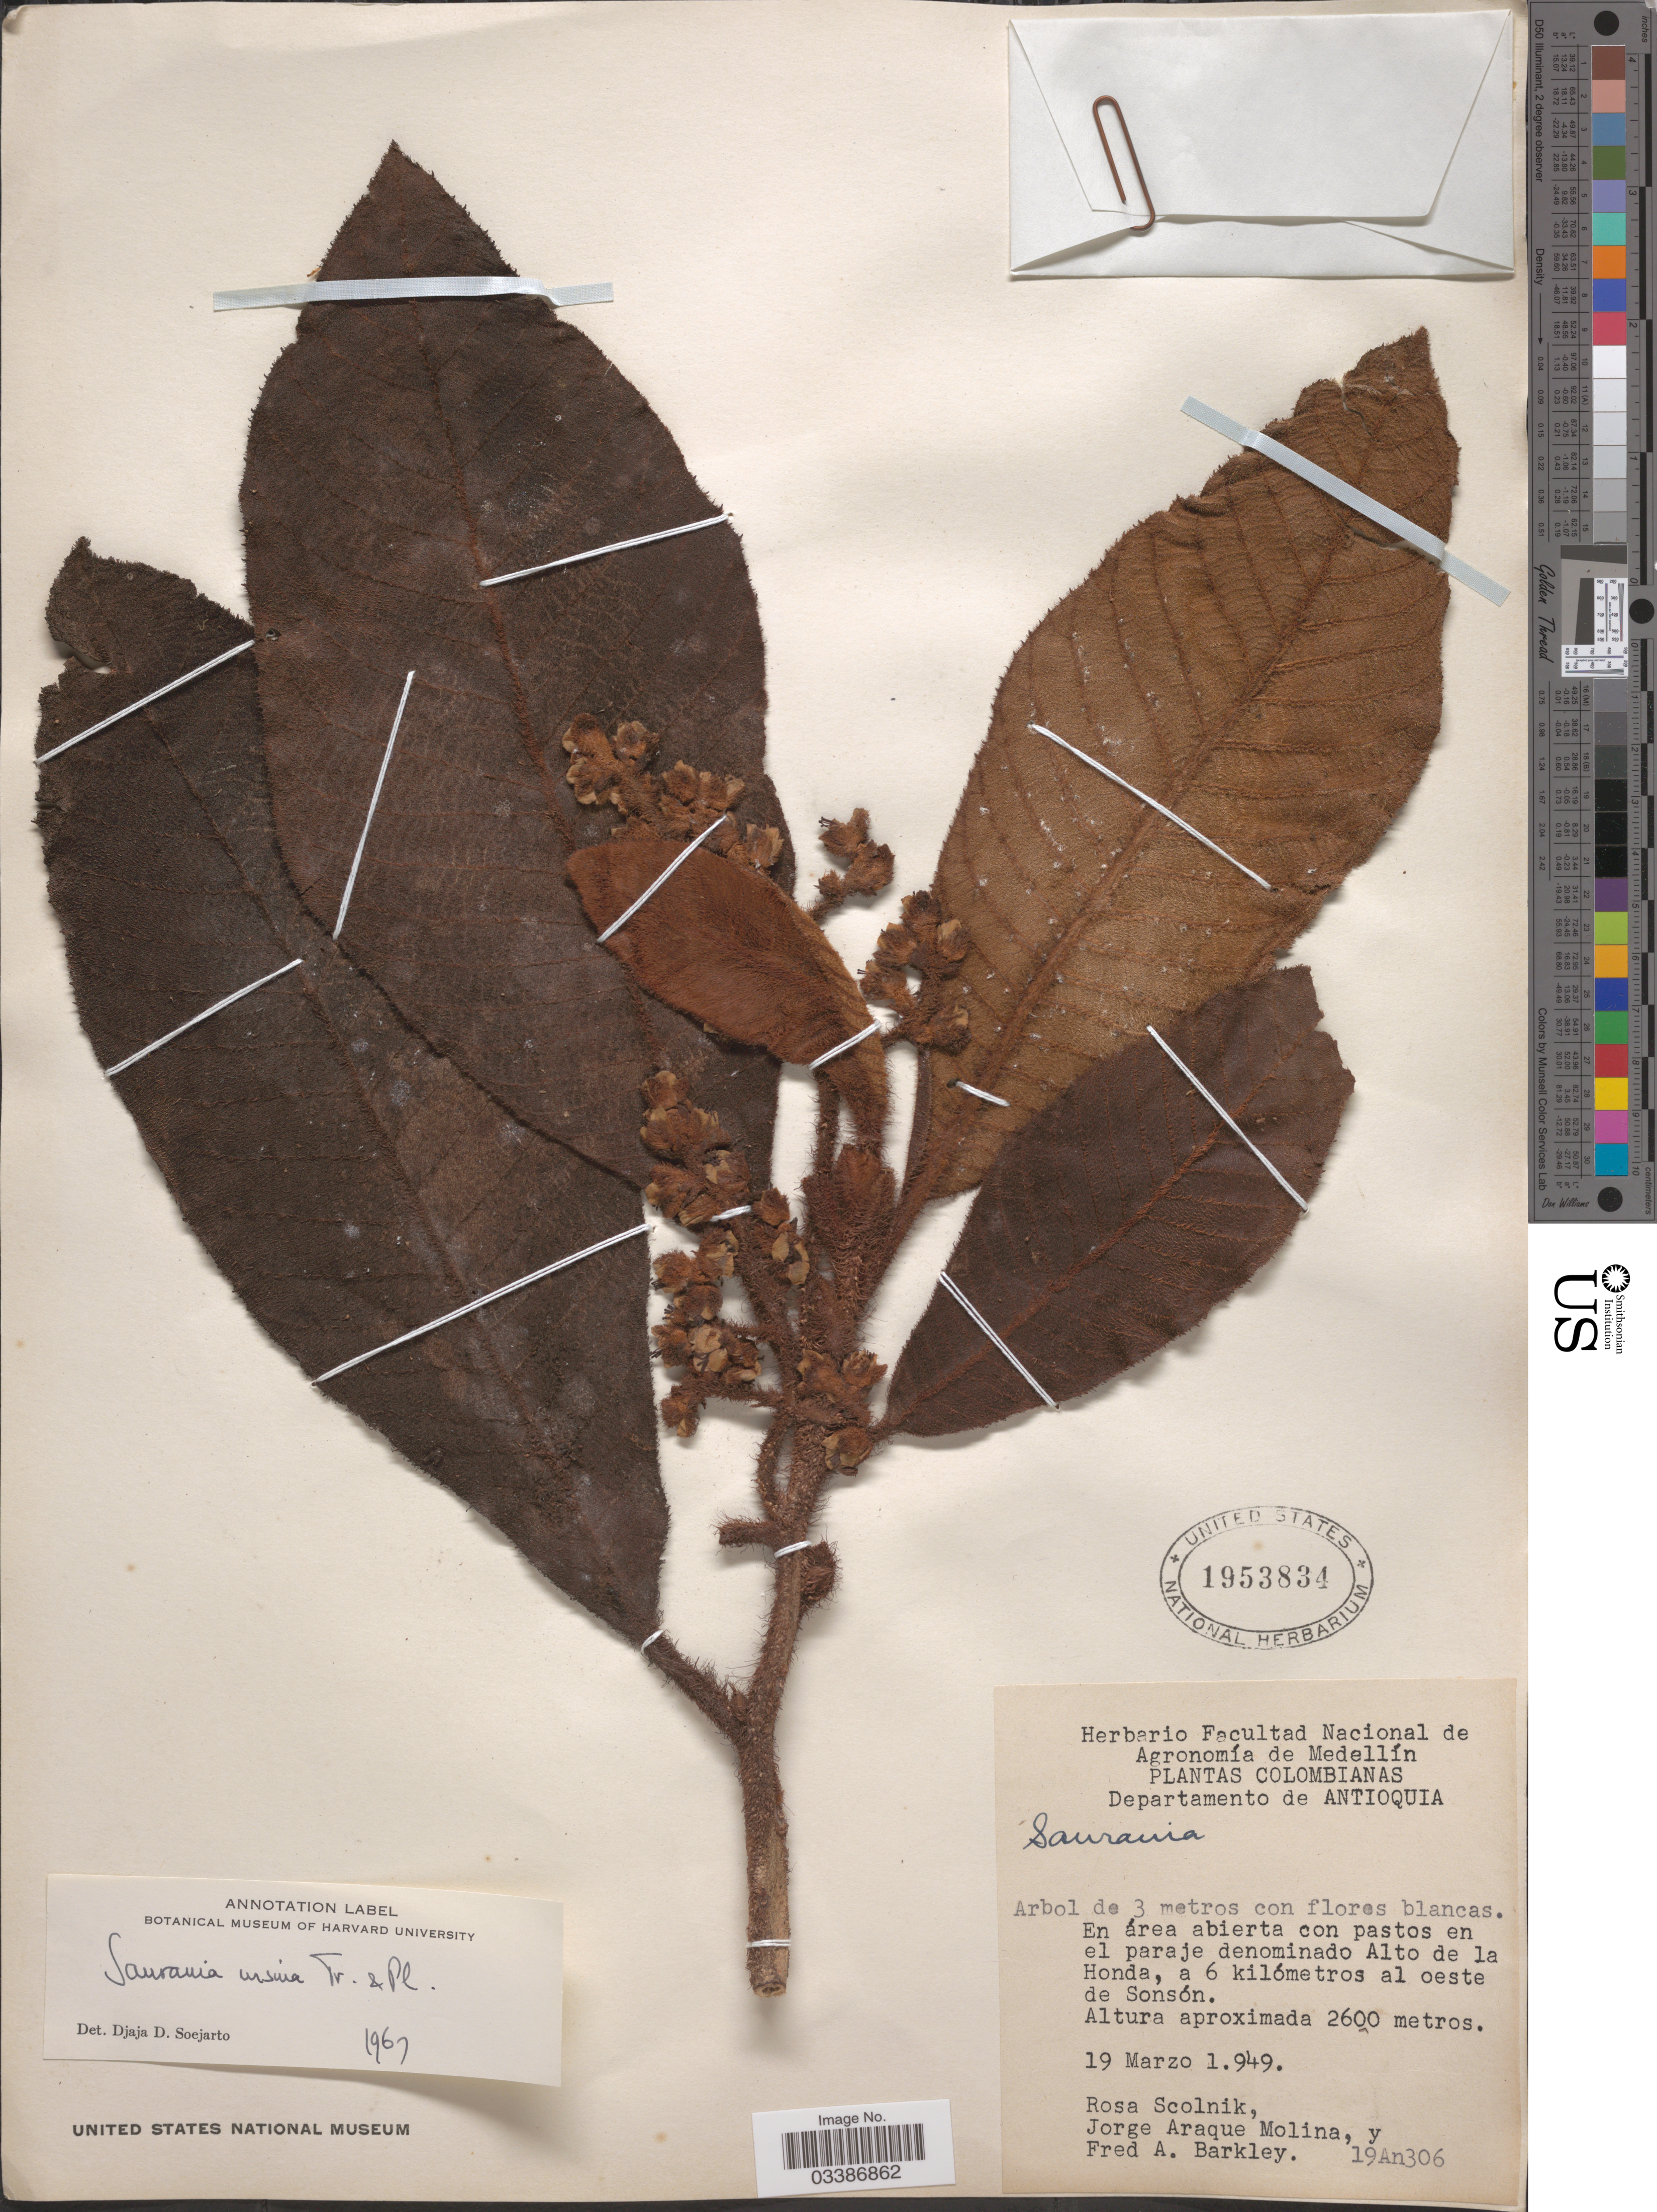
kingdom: Plantae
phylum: Tracheophyta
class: Magnoliopsida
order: Ericales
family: Actinidiaceae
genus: Saurauia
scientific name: Saurauia ursina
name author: Triana & Planch.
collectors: R. Scolnik, J. Araque Molina & F. A. Barkley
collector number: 19An306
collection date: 1949-03-19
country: Colombia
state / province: Antioquia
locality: Departamento de Antioquia, En área abierta con pastos en el paraje denominado Alto de la Honda, a 6 kilómetros al oeste de Sonsón.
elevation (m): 2600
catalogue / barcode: US 1953834